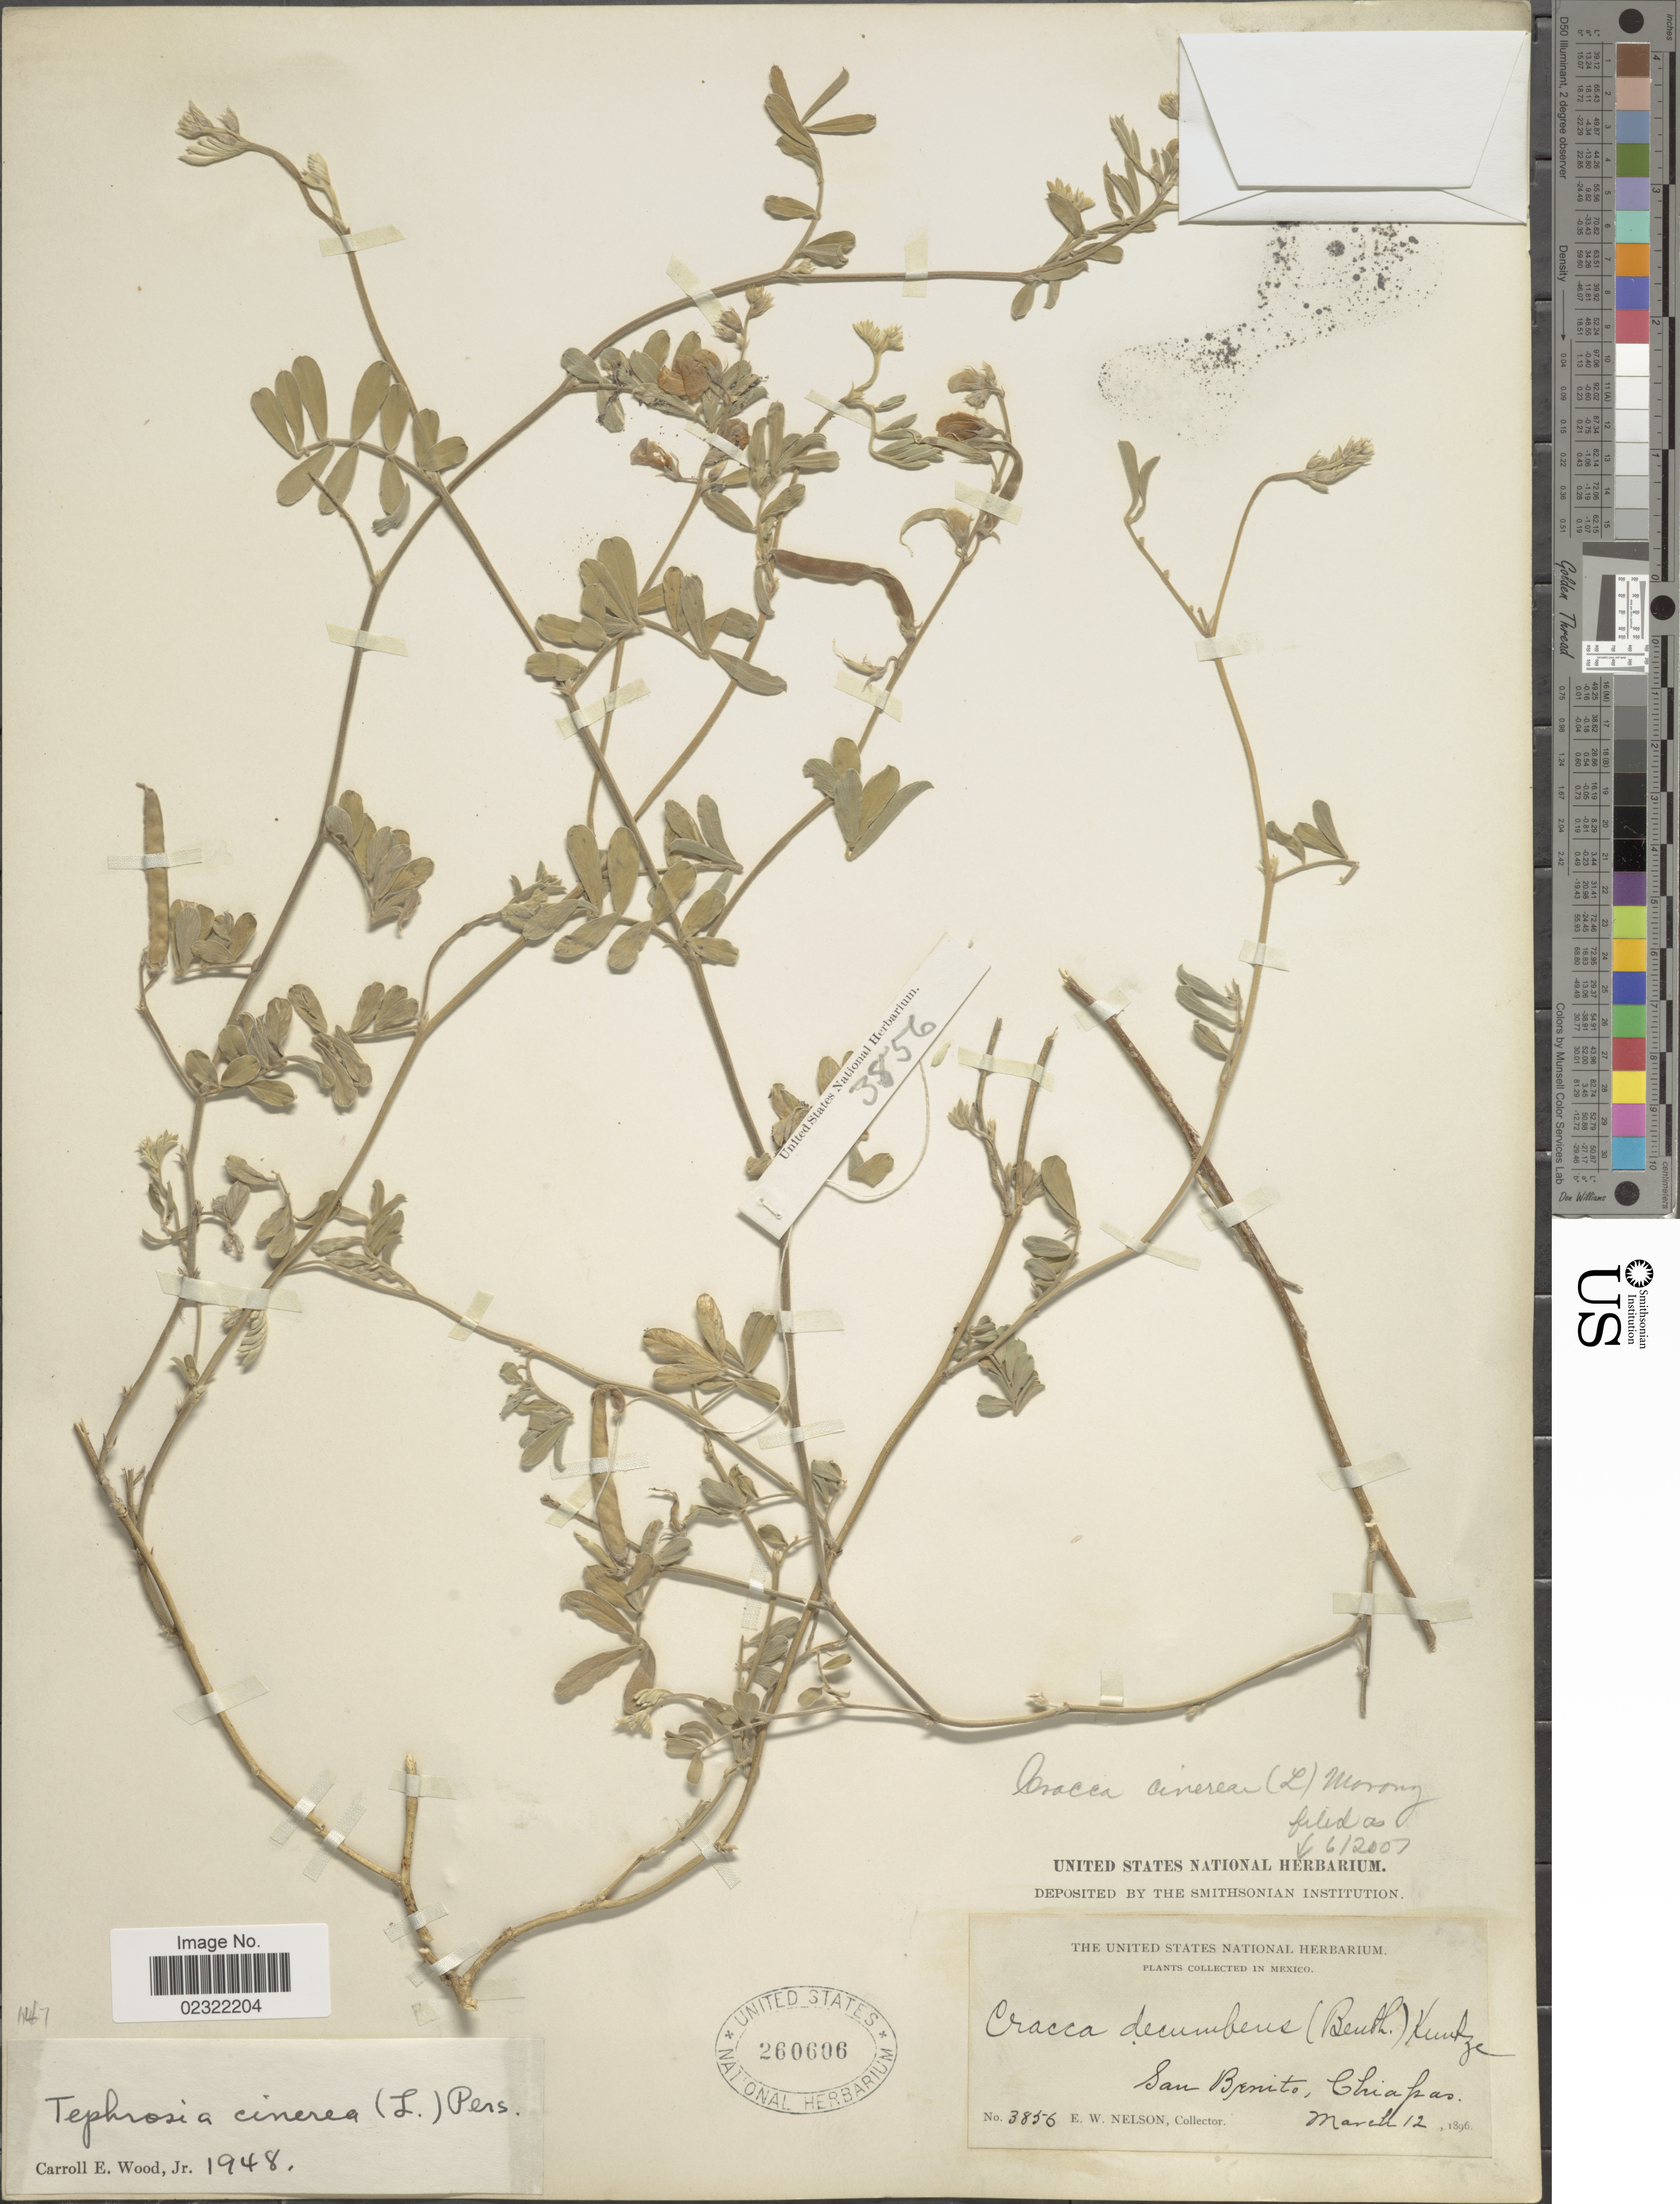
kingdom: Plantae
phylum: Tracheophyta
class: Magnoliopsida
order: Fabales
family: Fabaceae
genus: Tephrosia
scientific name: Tephrosia decumbens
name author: Benth.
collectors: E. W. Nelson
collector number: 3856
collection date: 1896-03-12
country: Mexico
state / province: Chiapas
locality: San Benito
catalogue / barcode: US 260606